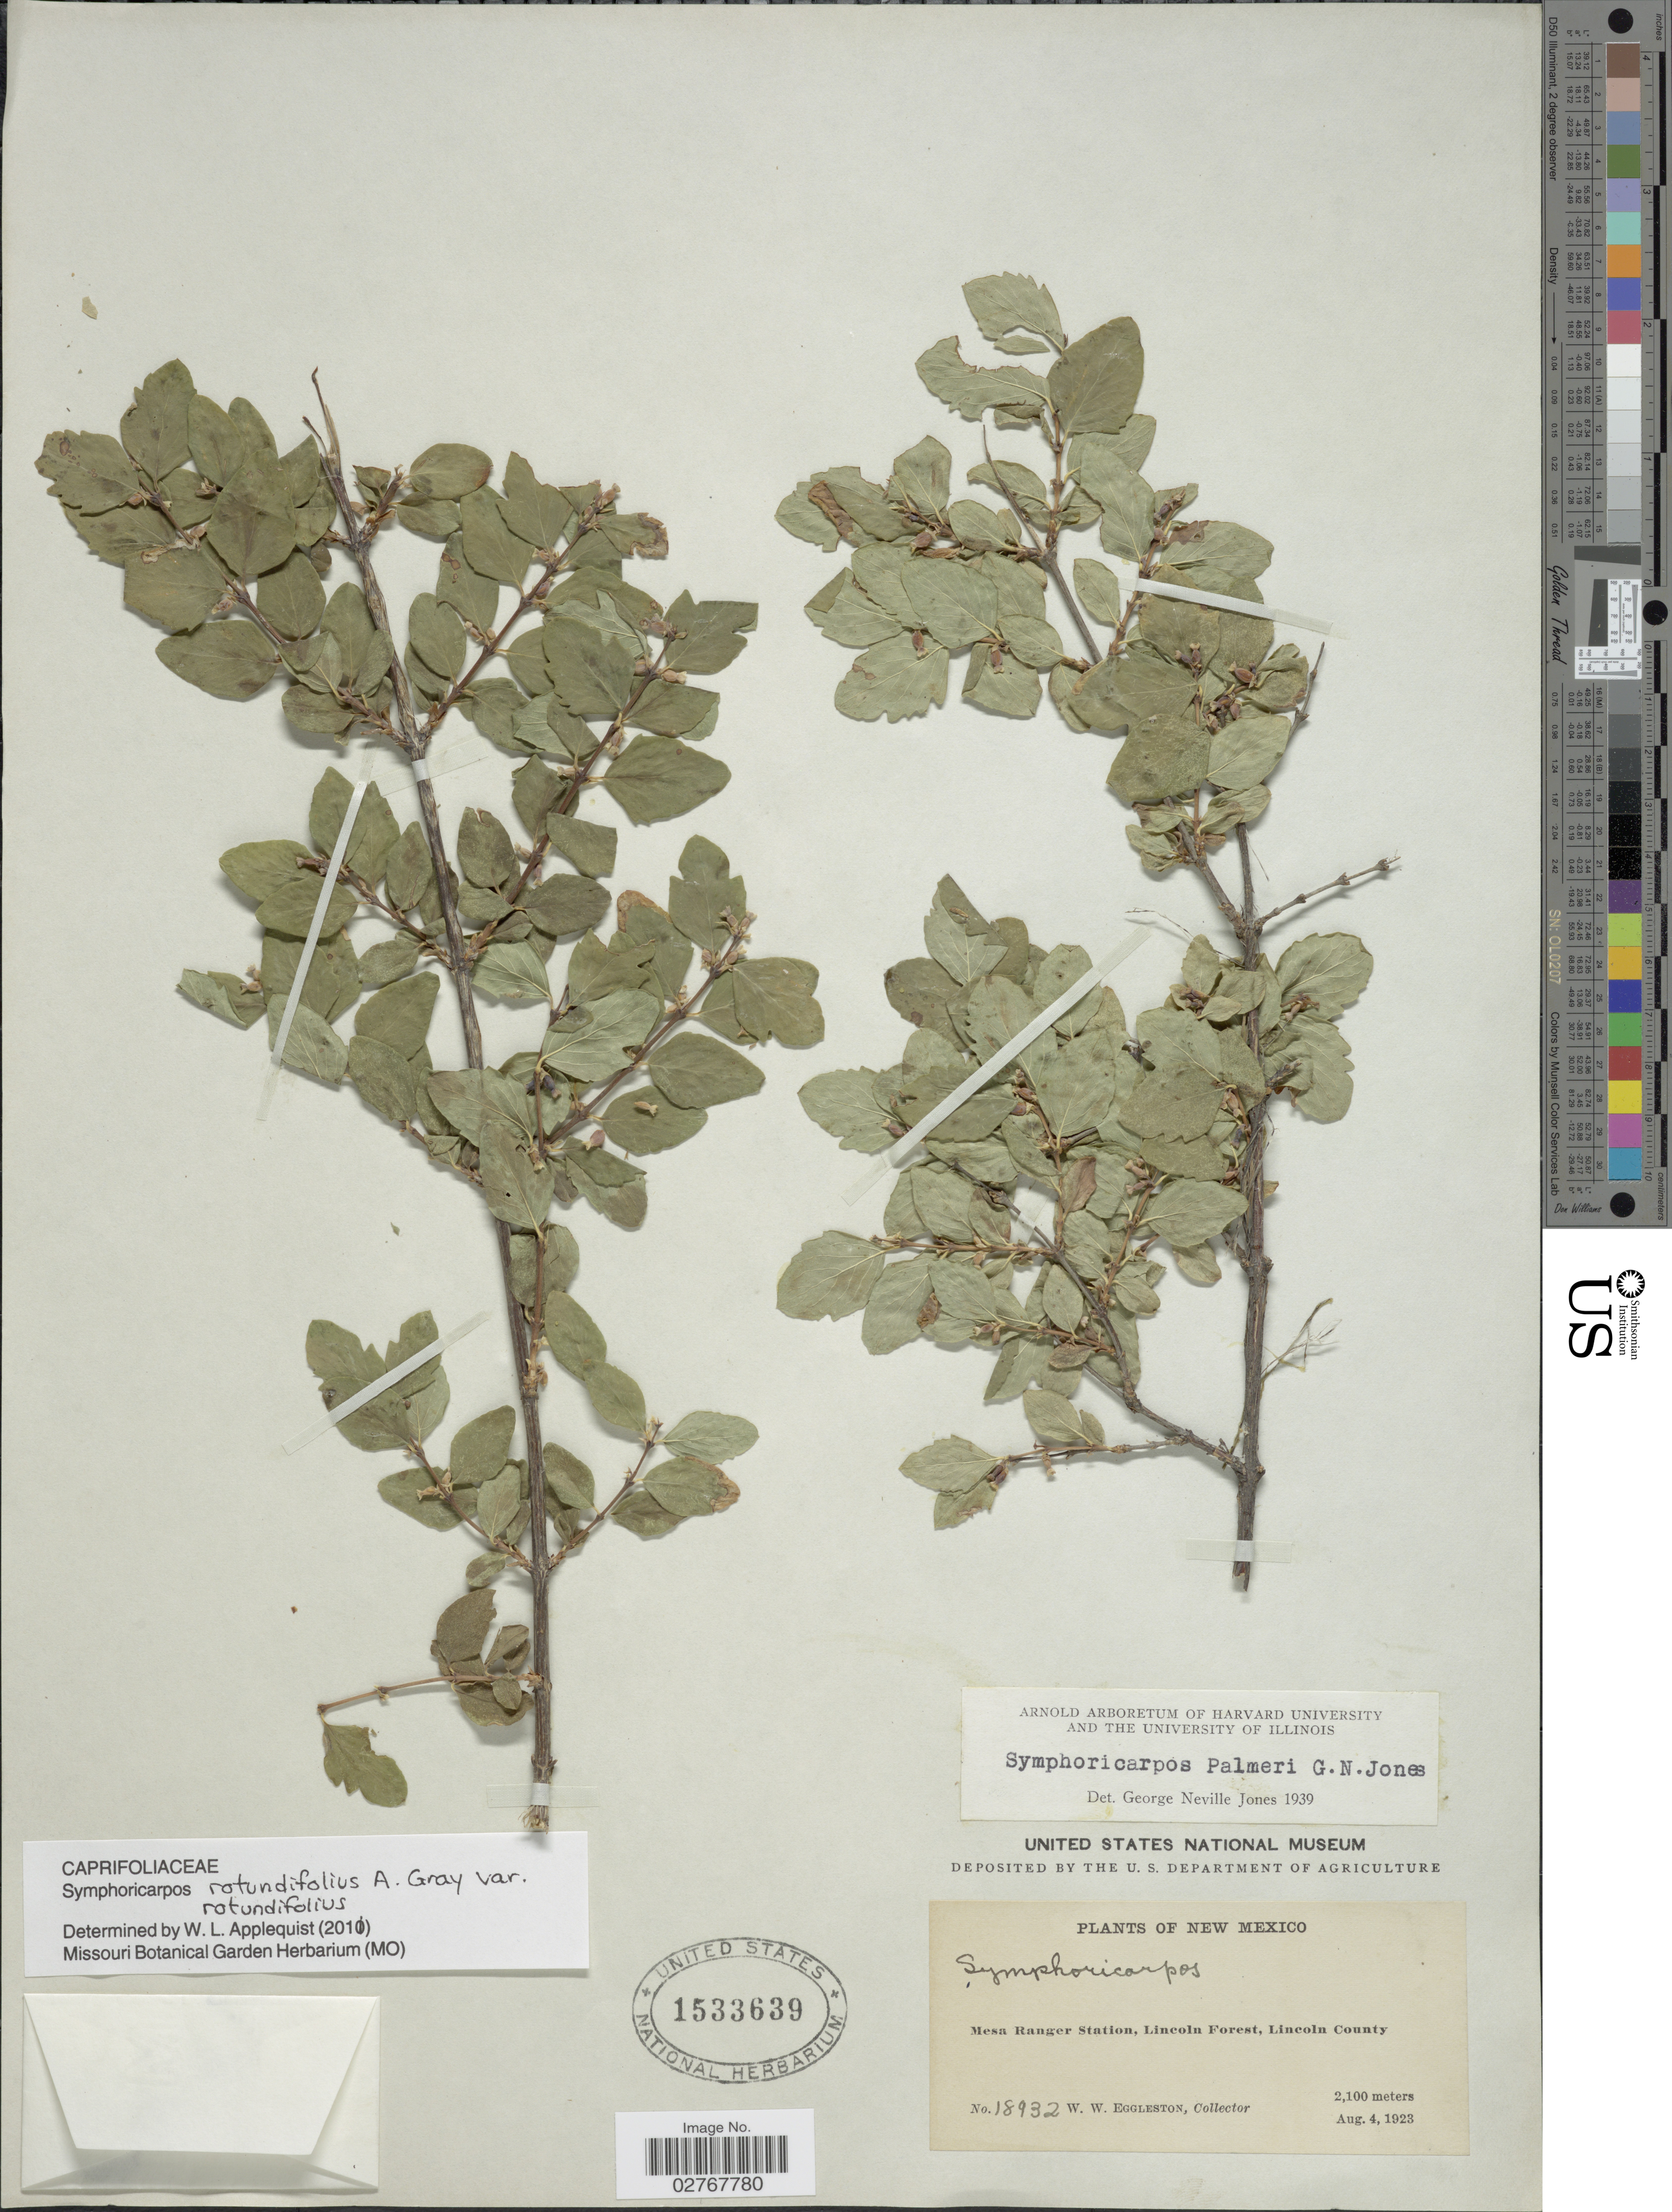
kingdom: Plantae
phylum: Tracheophyta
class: Magnoliopsida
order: Dipsacales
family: Caprifoliaceae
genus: Symphoricarpos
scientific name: Symphoricarpos rotundifolius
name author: A. Gray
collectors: W. W. Eggleston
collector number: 18932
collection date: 1923-08-04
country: United States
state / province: New Mexico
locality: Mesa Ranger Station, Lincoln Forest, Lincoln County.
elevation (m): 2100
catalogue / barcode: US 1533639